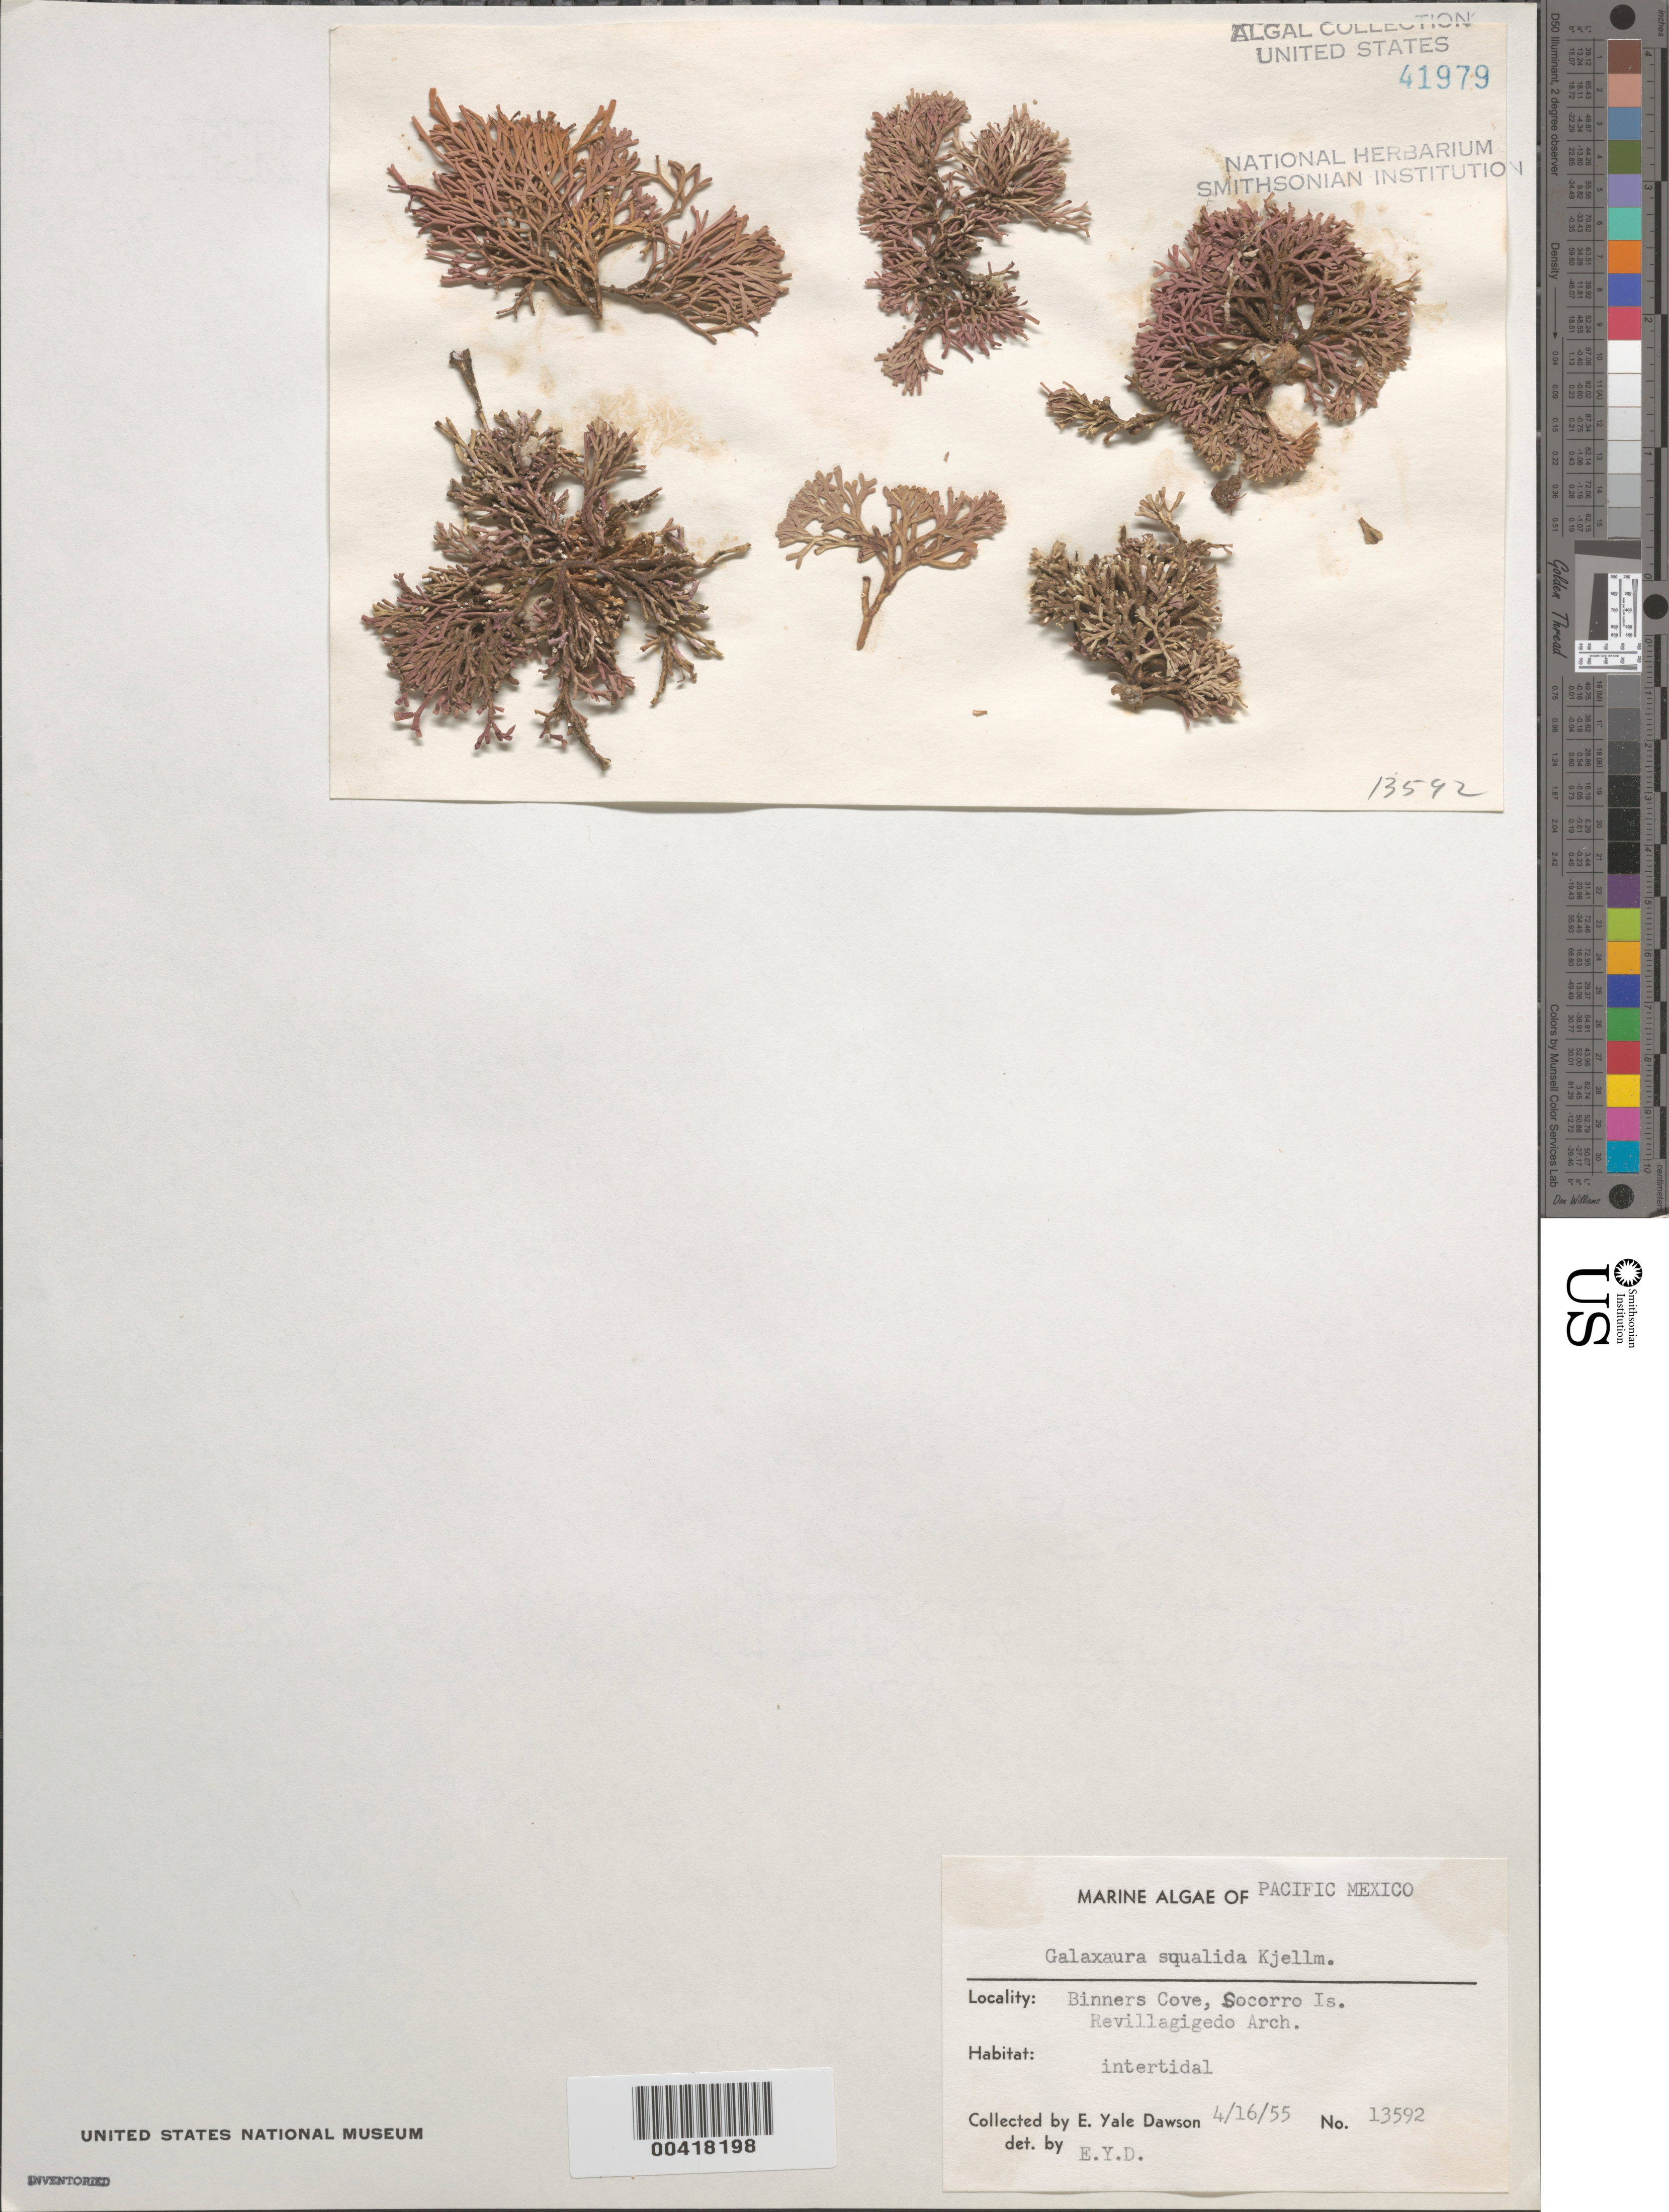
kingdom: Plantae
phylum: Rhodophyta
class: Florideophyceae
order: Nemaliales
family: Galaxauraceae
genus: Galaxaura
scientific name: Galaxaura rugosa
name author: (Ellis & Sol.) J.V.Lamouroux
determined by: Algae name updating Project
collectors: E. Y. Dawson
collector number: EYD 13592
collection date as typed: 16 Apr 1955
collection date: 1955-04-16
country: Mexico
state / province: Colima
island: Isla Socorro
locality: Binners Cove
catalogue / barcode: US 41979